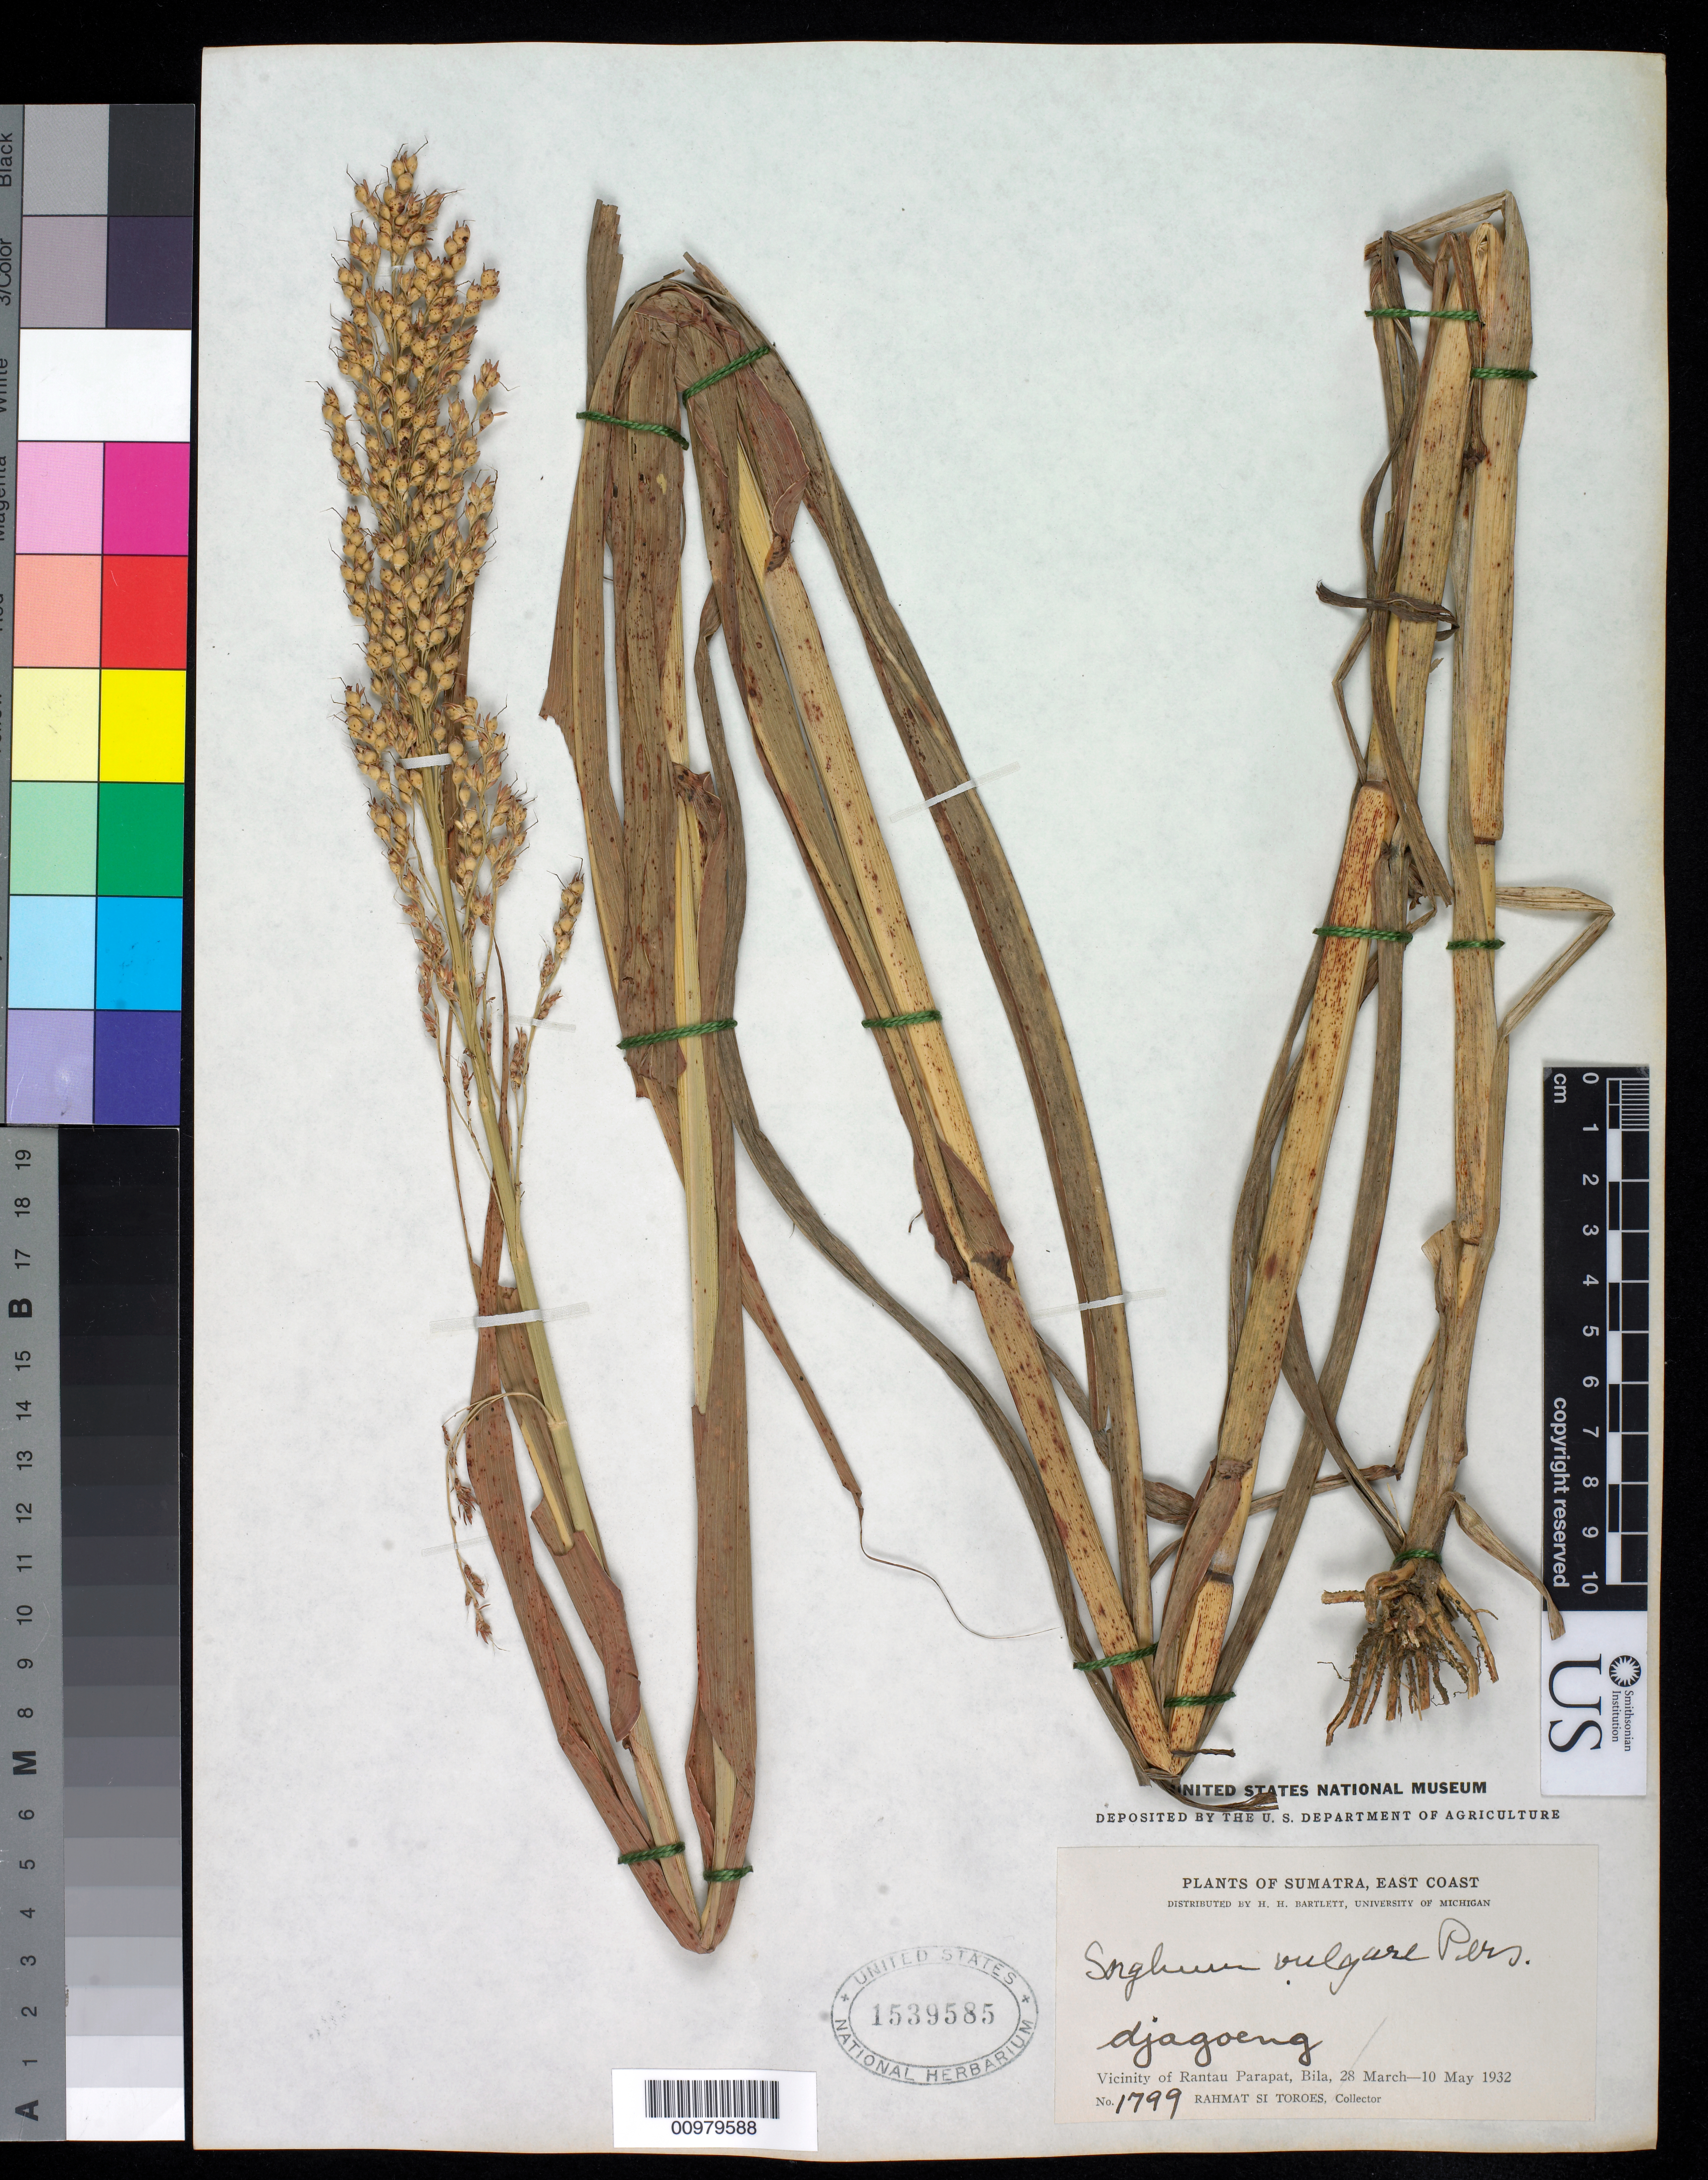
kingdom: Plantae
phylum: Tracheophyta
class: Liliopsida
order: Poales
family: Poaceae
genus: Sorghum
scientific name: Sorghum vulgare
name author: (L.) Pers.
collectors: Rahmat Si Boeea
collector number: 1799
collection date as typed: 28 Mar 1932 to 10 May 1932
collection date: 1932-03-28/1932-05-10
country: Indonesia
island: Sumatra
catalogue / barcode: US 1539585